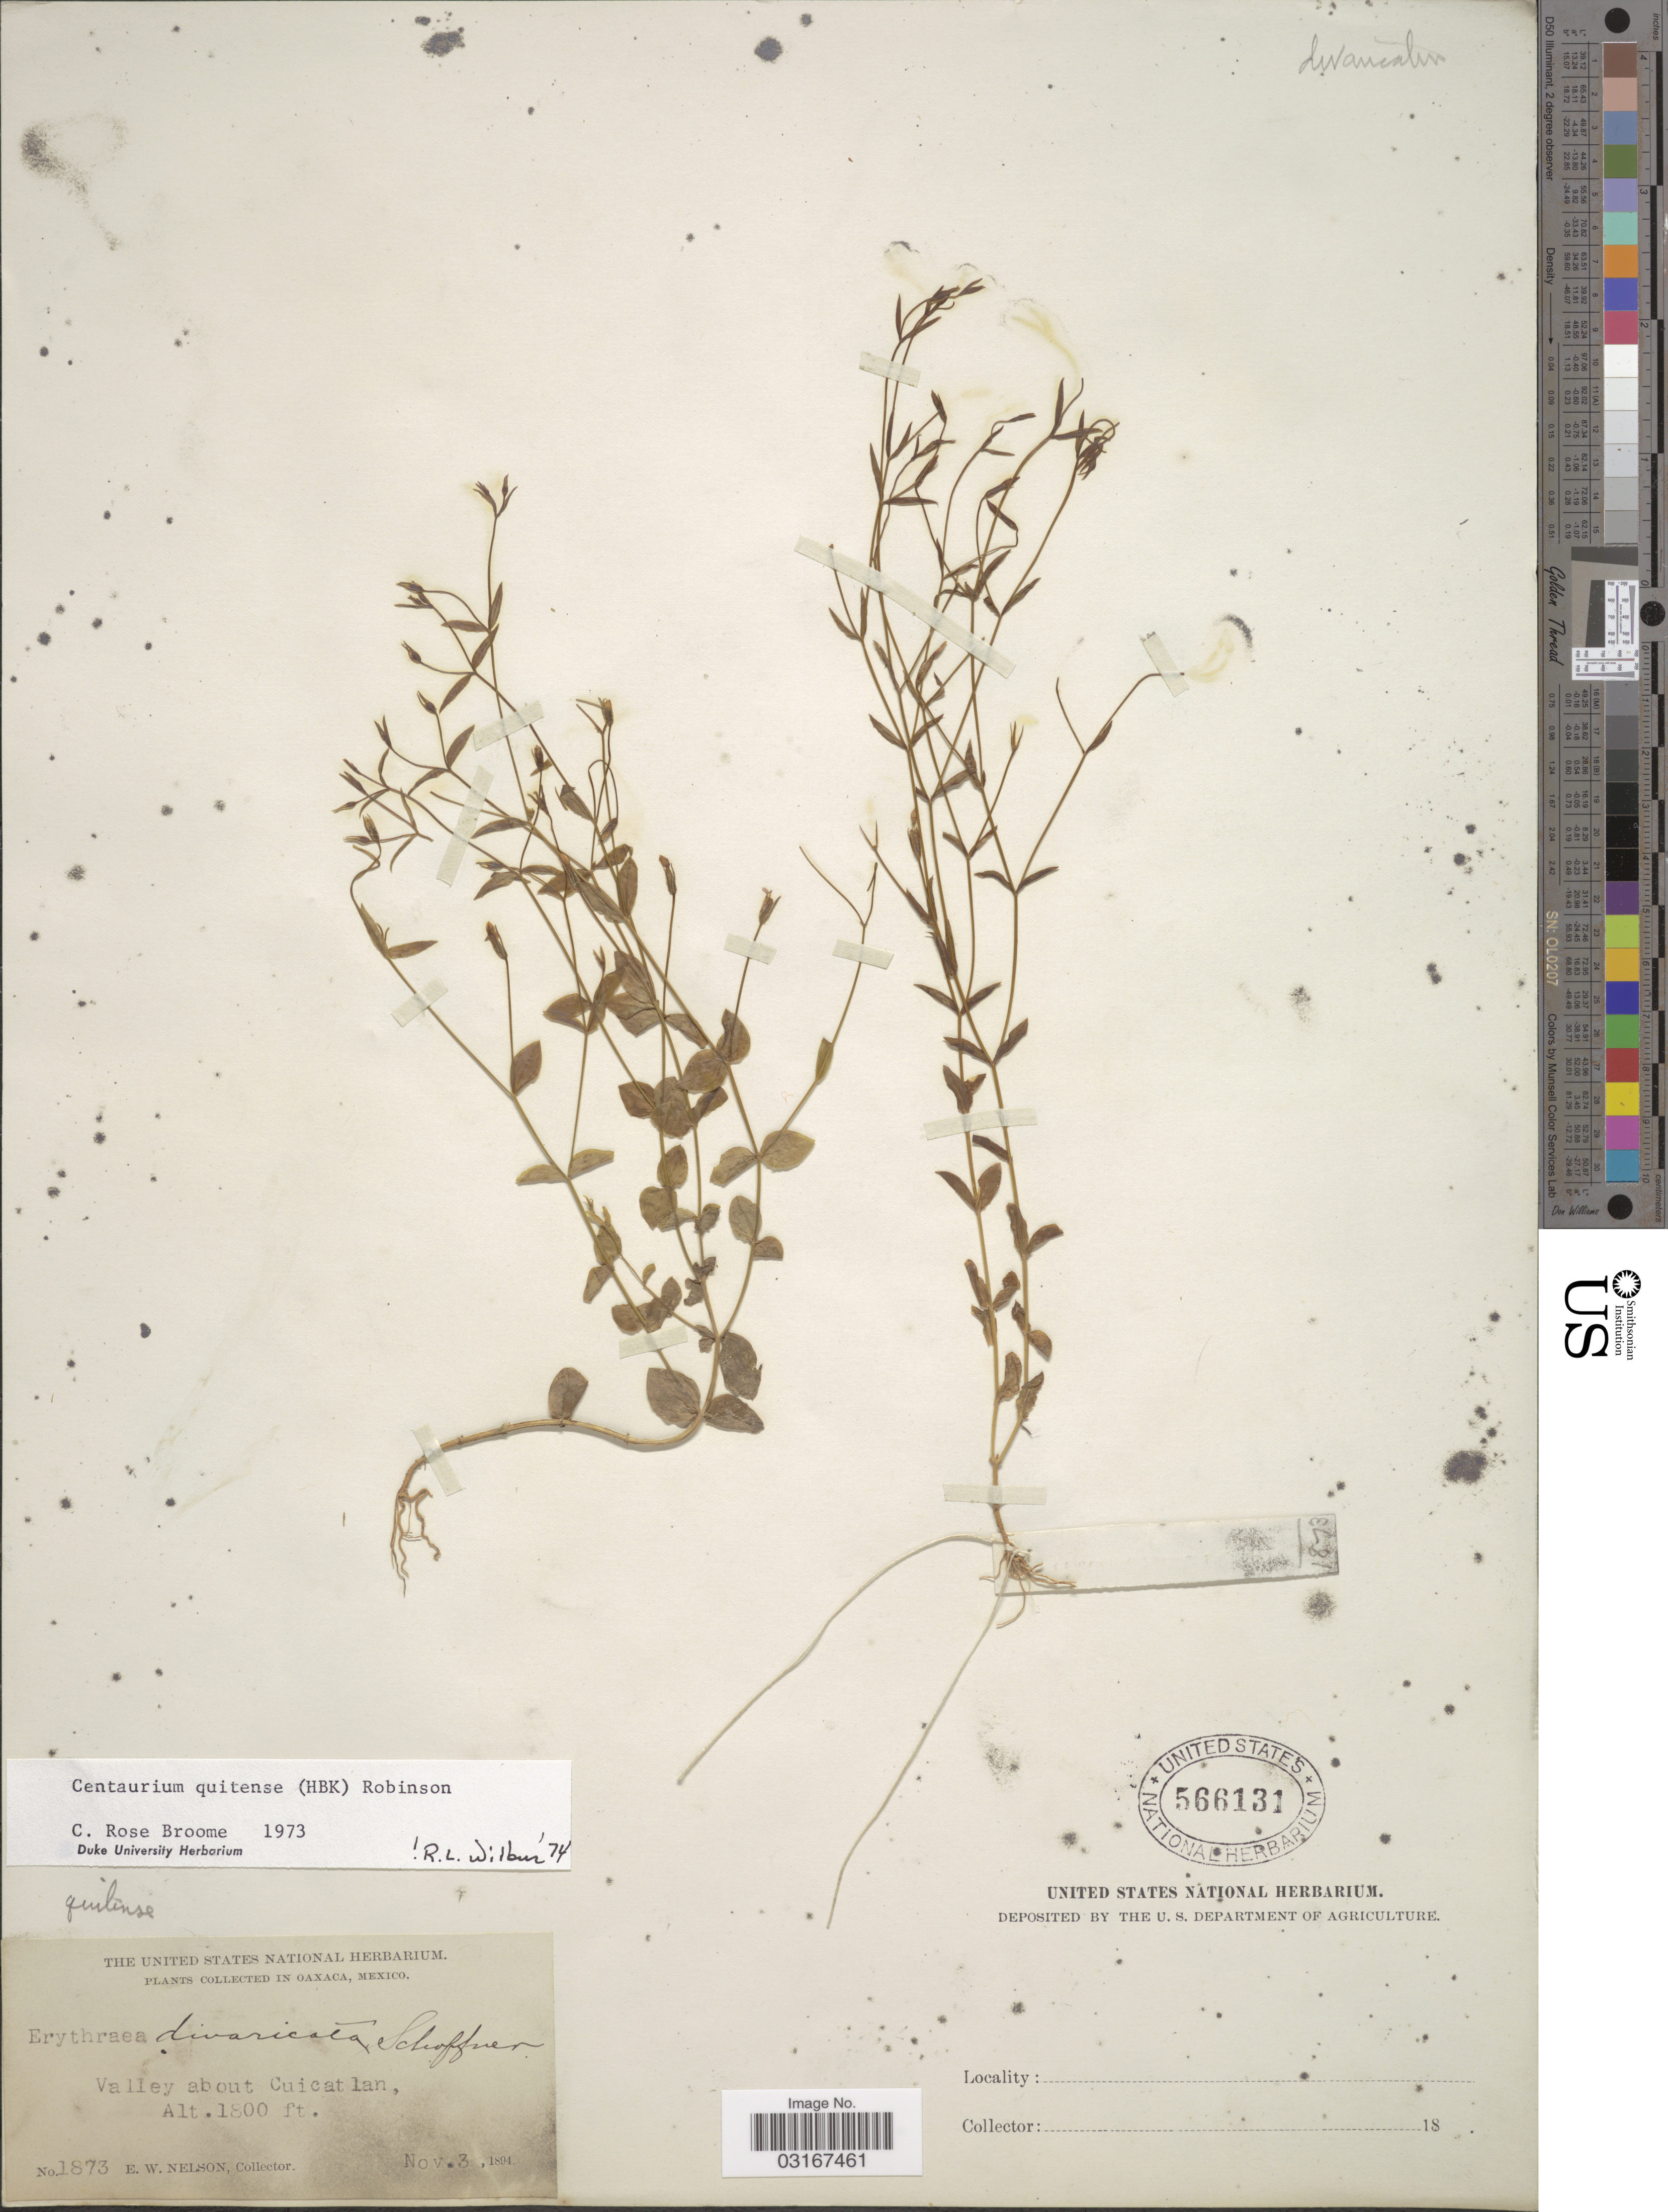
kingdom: Plantae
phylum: Tracheophyta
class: Magnoliopsida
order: Gentianales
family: Gentianaceae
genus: Centaurium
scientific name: Centaurium quitense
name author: (Kunth) B.L. Rob.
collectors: E. W. Nelson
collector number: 1873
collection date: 1894-11-03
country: Mexico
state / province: Oaxaca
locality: Valley about Cuicatlan.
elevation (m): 549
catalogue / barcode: US 566131